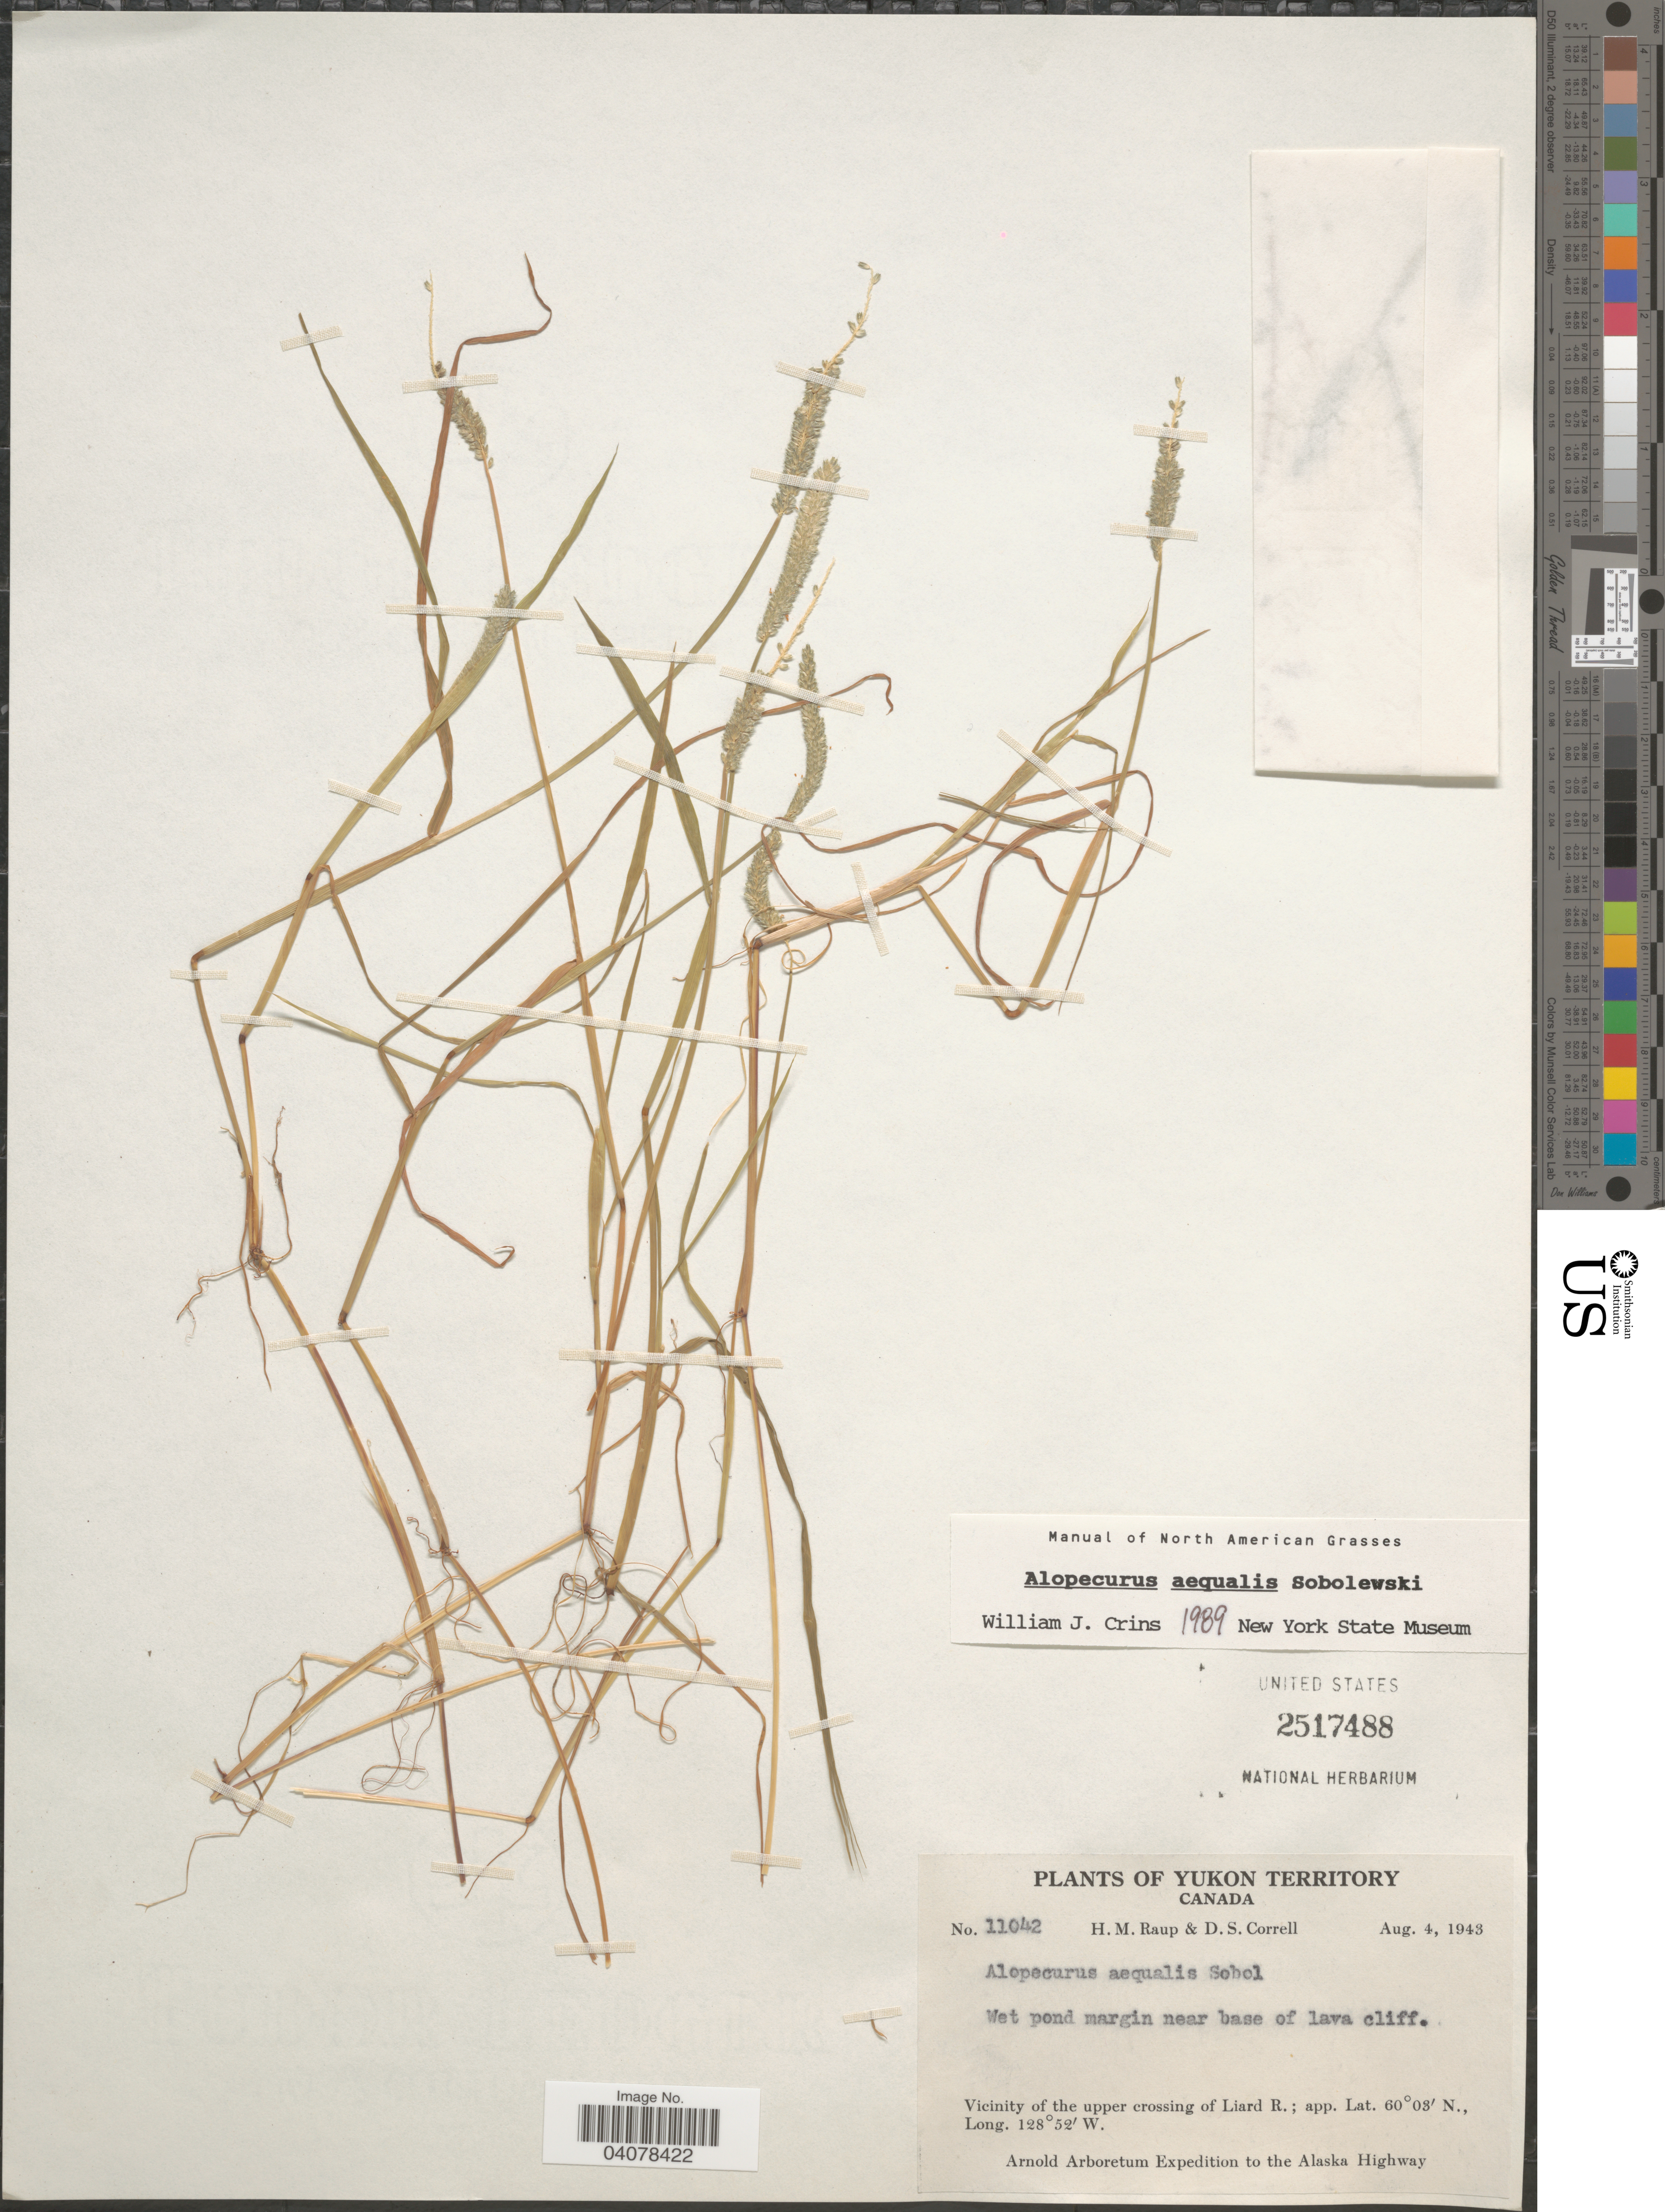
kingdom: Plantae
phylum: Tracheophyta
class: Liliopsida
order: Poales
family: Poaceae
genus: Alopecurus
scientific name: Alopecurus aequalis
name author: Sobol.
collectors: H. Raup & D. S. Correll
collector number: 11042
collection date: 1943-08-04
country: Canada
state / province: Yukon Territory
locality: Wet pond margin near base of lava cliff. Vicinity of the upper crossing of Liard R. Arnold Arboretum Expedition to the Alaska Highway.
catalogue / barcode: US 2517488